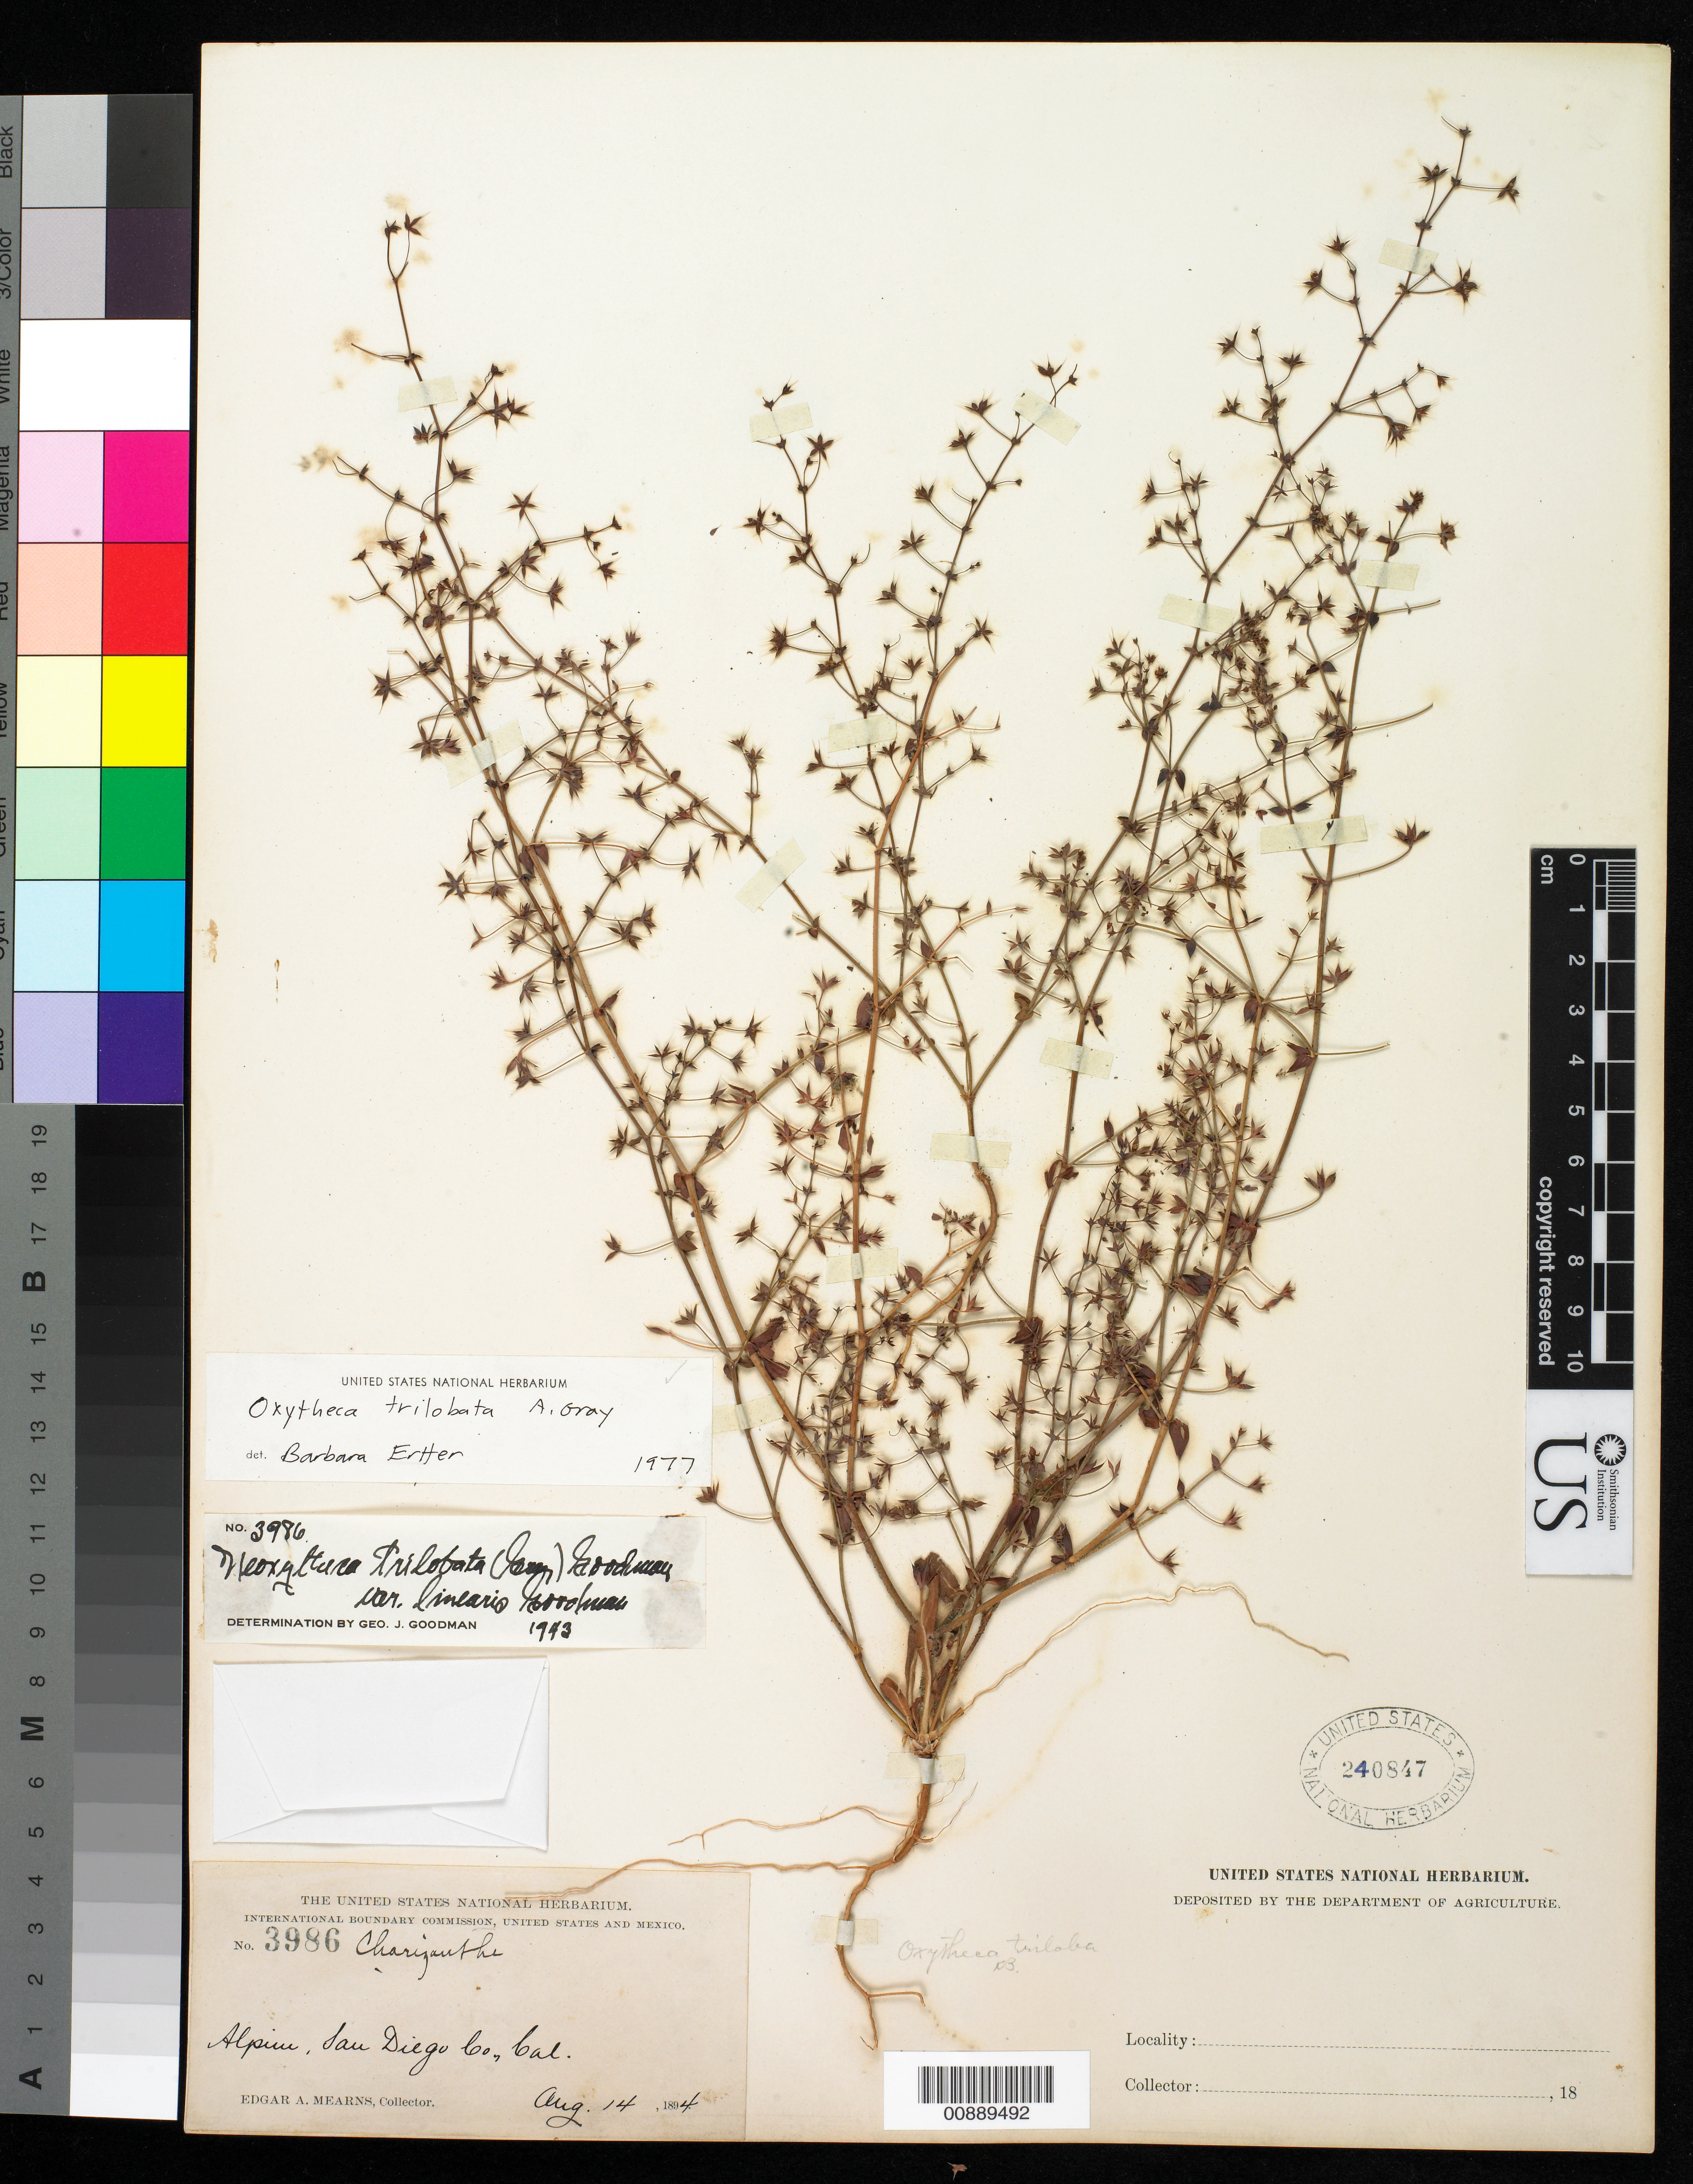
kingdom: Plantae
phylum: Tracheophyta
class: Magnoliopsida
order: Caryophyllales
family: Polygonaceae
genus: Sidotheca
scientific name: Sidotheca trilobata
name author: (A. Gray) Reveal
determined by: Strong, Mark T., (BOT), Smithsonian Institution - National Museum of Natural History (UNITED STATES)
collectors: E. A. Mearns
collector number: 3986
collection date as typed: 14 Aug 1894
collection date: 1894-08-14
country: United States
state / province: California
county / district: San Diego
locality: Alpine, San Diego County, California.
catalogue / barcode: US 240847